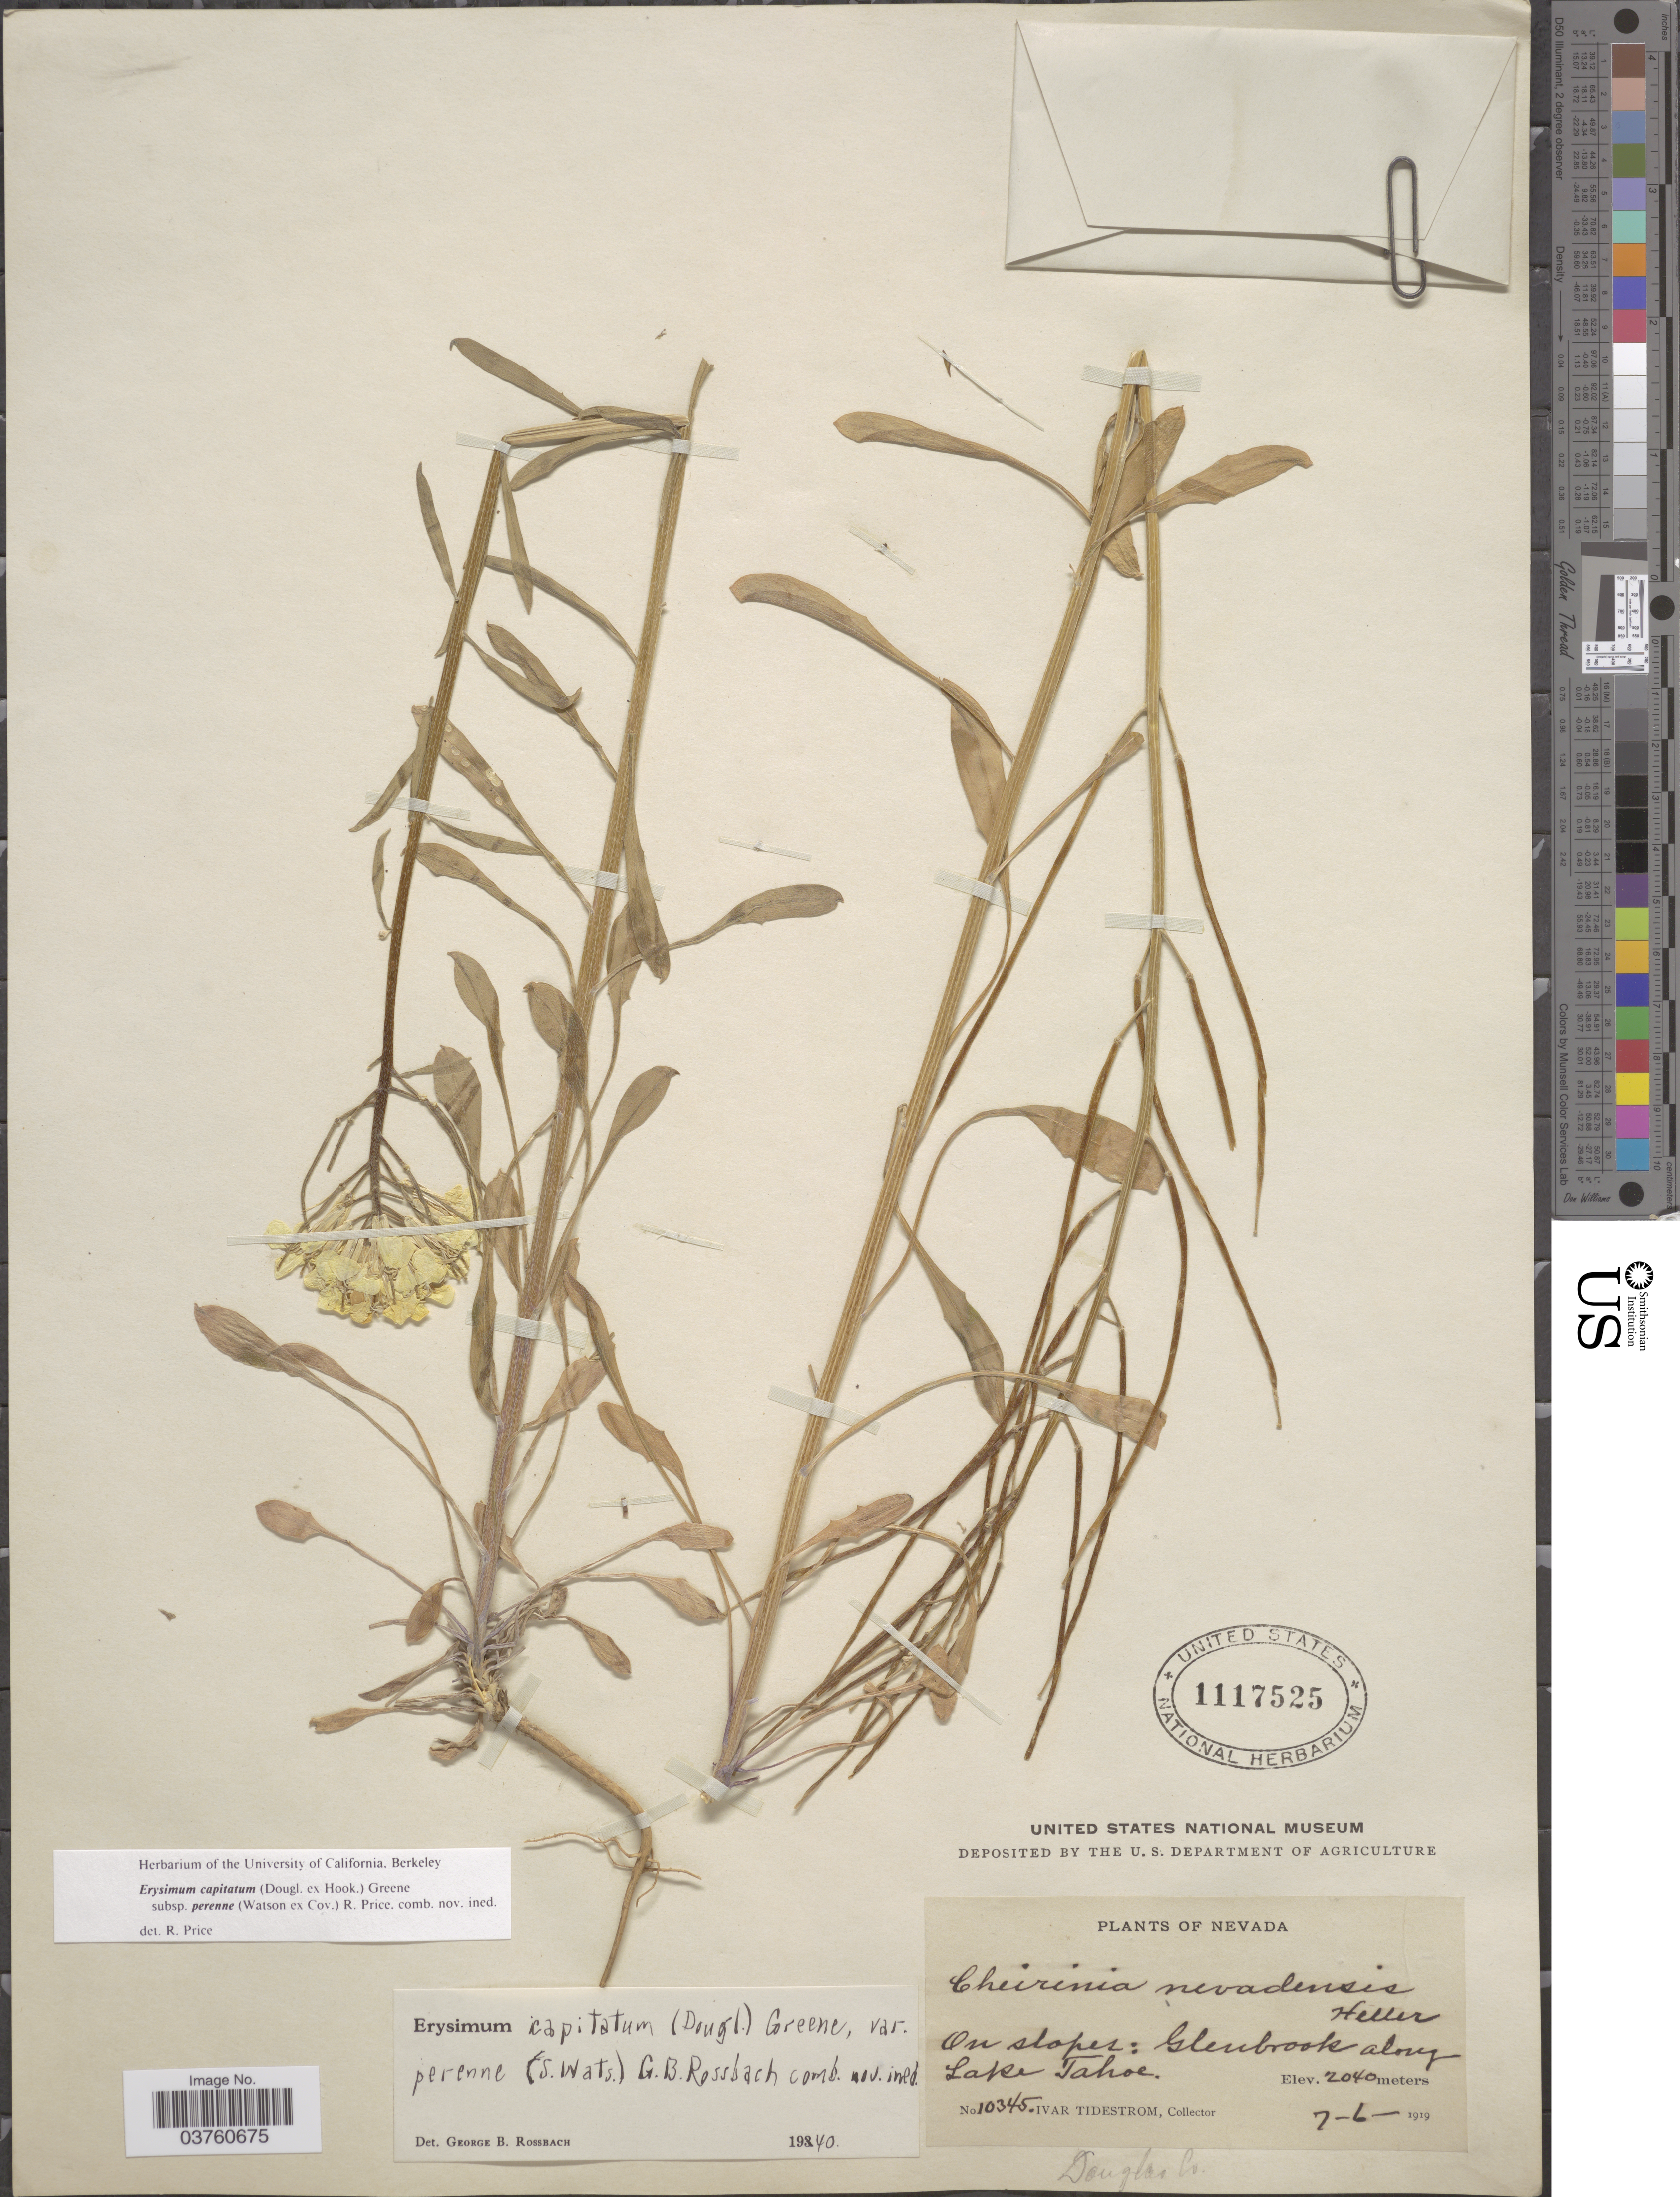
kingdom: Plantae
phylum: Tracheophyta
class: Magnoliopsida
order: Brassicales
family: Brassicaceae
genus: Erysimum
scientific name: Erysimum capitatum var. perenne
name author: (S. Watson ex Coville) R.J. Davis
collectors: I. F. Tidestrom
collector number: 10345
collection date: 1919-07-06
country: United States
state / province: Nevada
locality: On slopes: Glenbrook along Lake Tahoe. Douglas Co.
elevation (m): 2040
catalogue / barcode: US 1117525